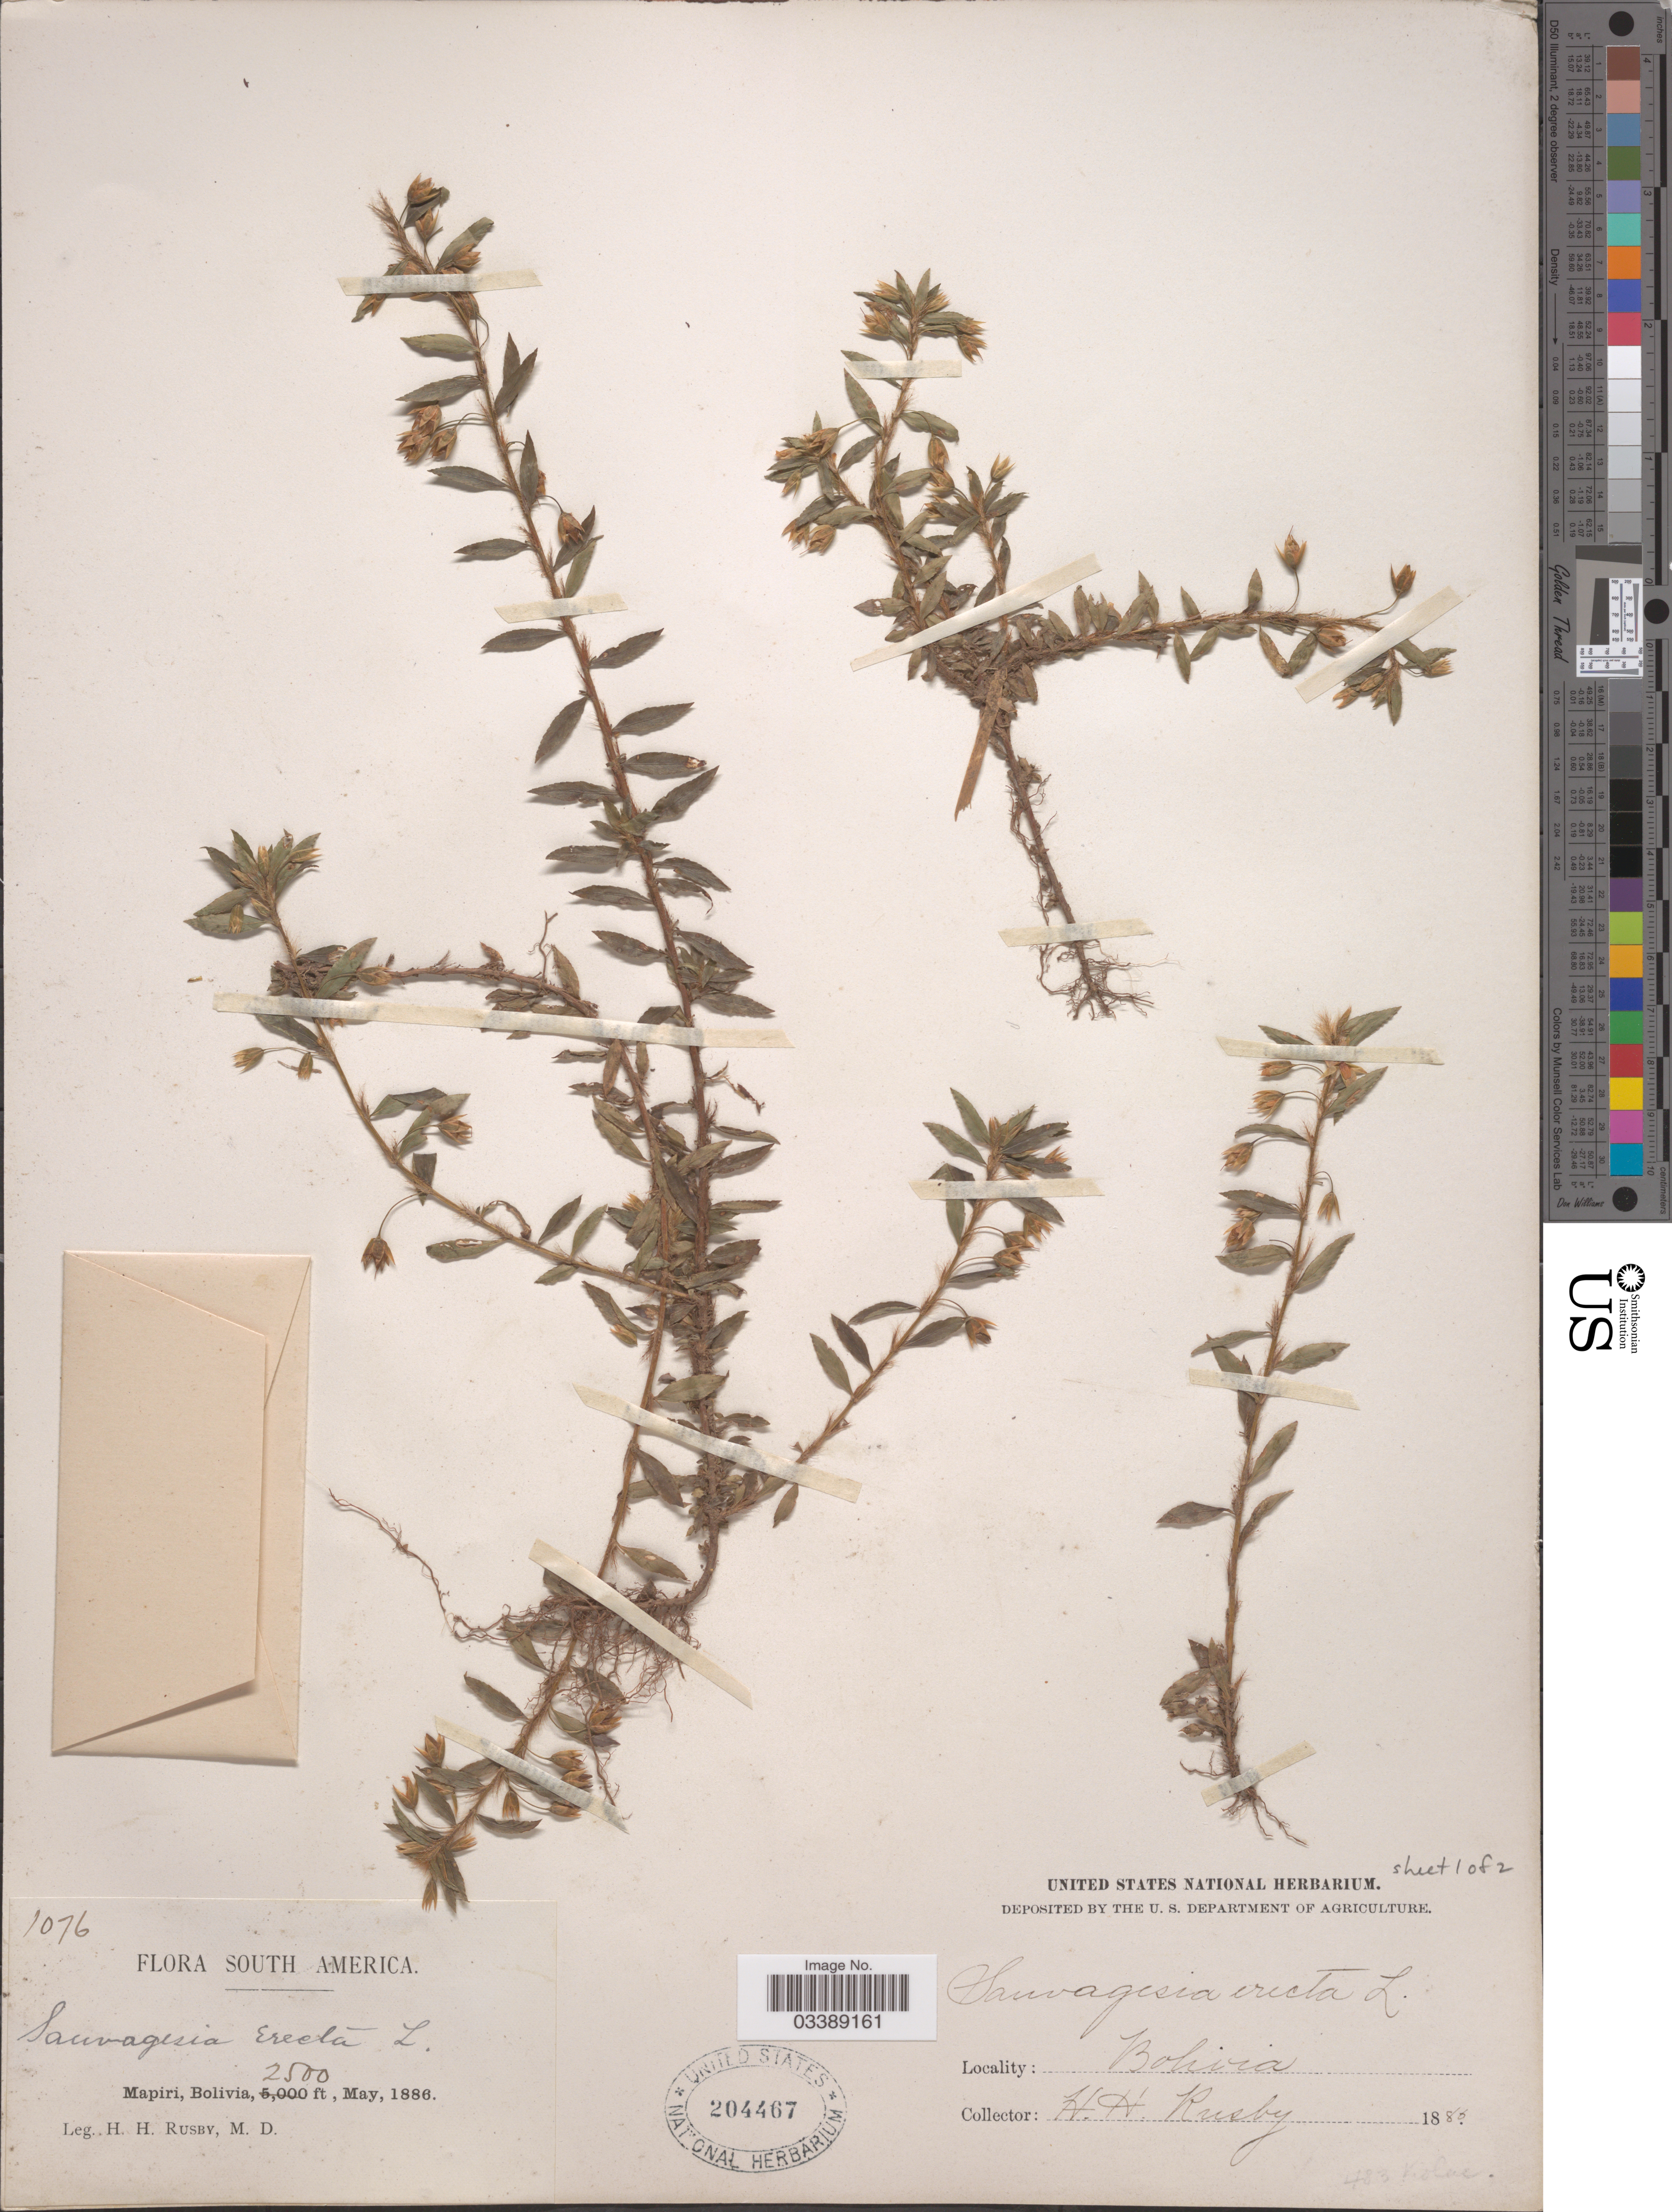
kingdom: Plantae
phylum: Tracheophyta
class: Magnoliopsida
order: Malpighiales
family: Ochnaceae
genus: Sauvagesia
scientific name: Sauvagesia erecta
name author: L.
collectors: H. H. Rusby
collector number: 1076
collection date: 1886-05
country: Bolivia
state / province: La Páz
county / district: Larecaja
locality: Mapiri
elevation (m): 762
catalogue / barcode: US 204467